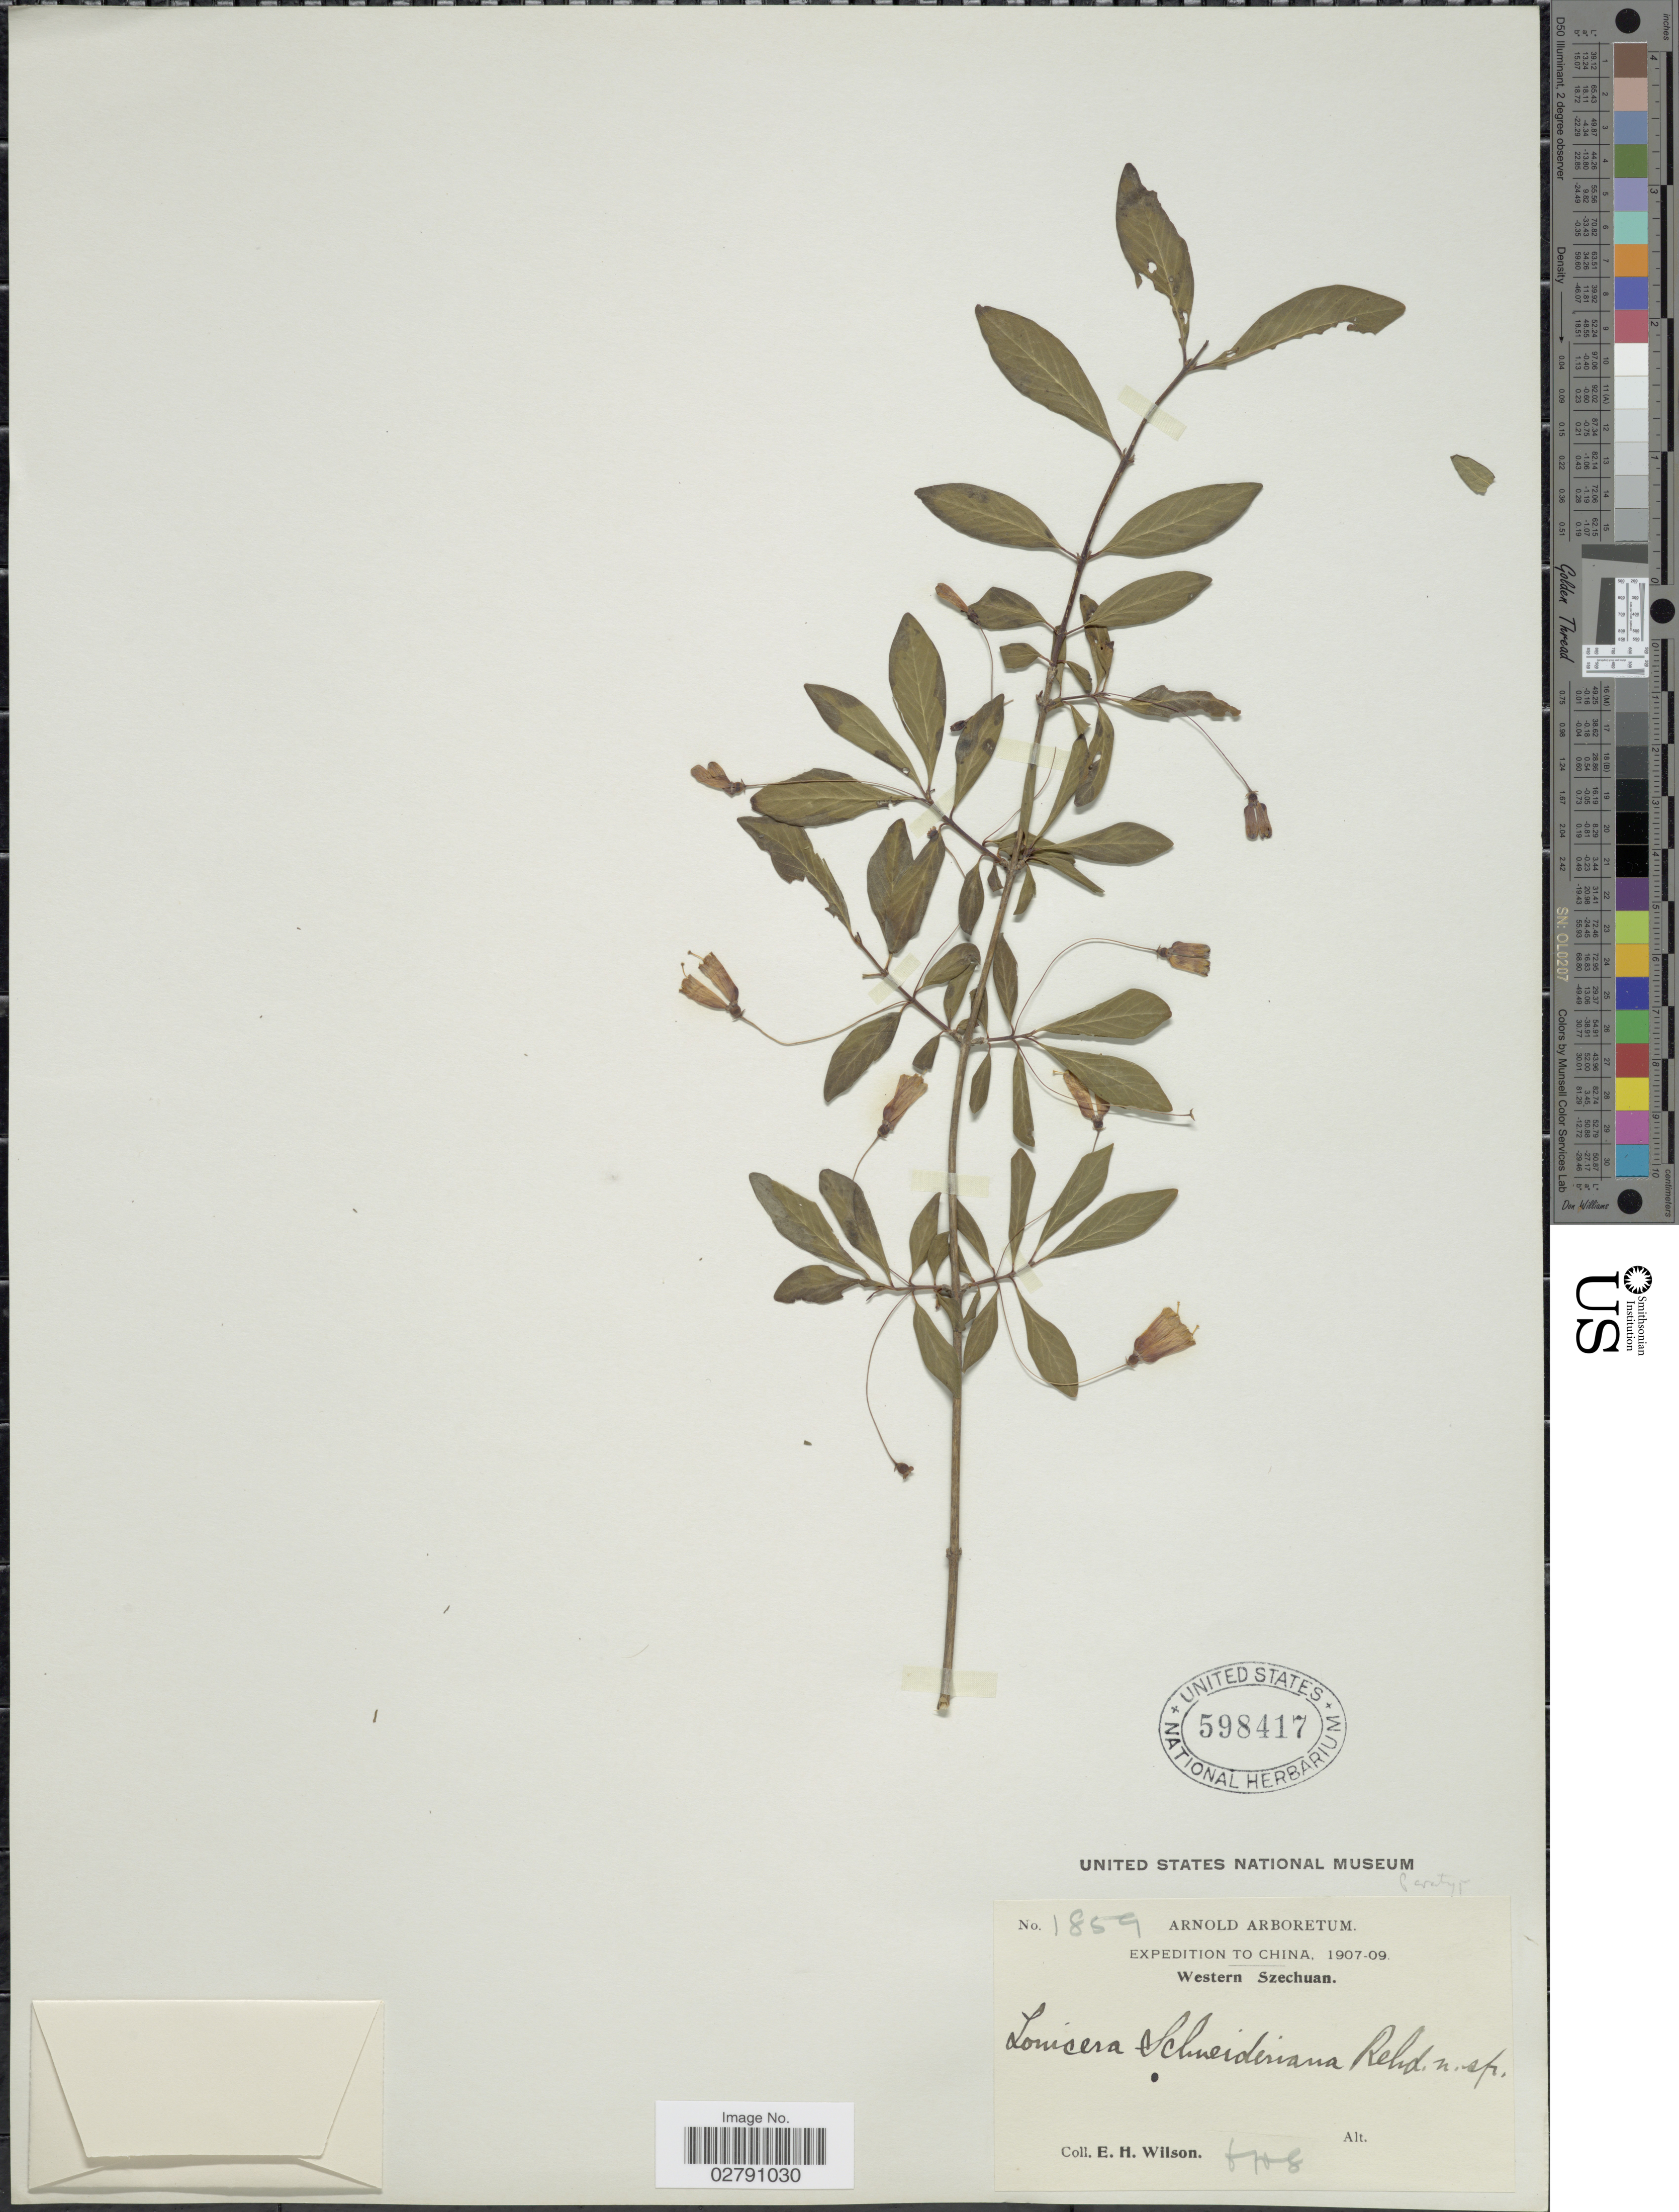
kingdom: Plantae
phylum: Tracheophyta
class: Magnoliopsida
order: Dipsacales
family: Caprifoliaceae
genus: Lonicera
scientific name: Lonicera schneideriana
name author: Rehder in Sarg.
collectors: E. Wilson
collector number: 1859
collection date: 1908-06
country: China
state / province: Sichuan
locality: Western Szechuan.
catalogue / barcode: US 598417